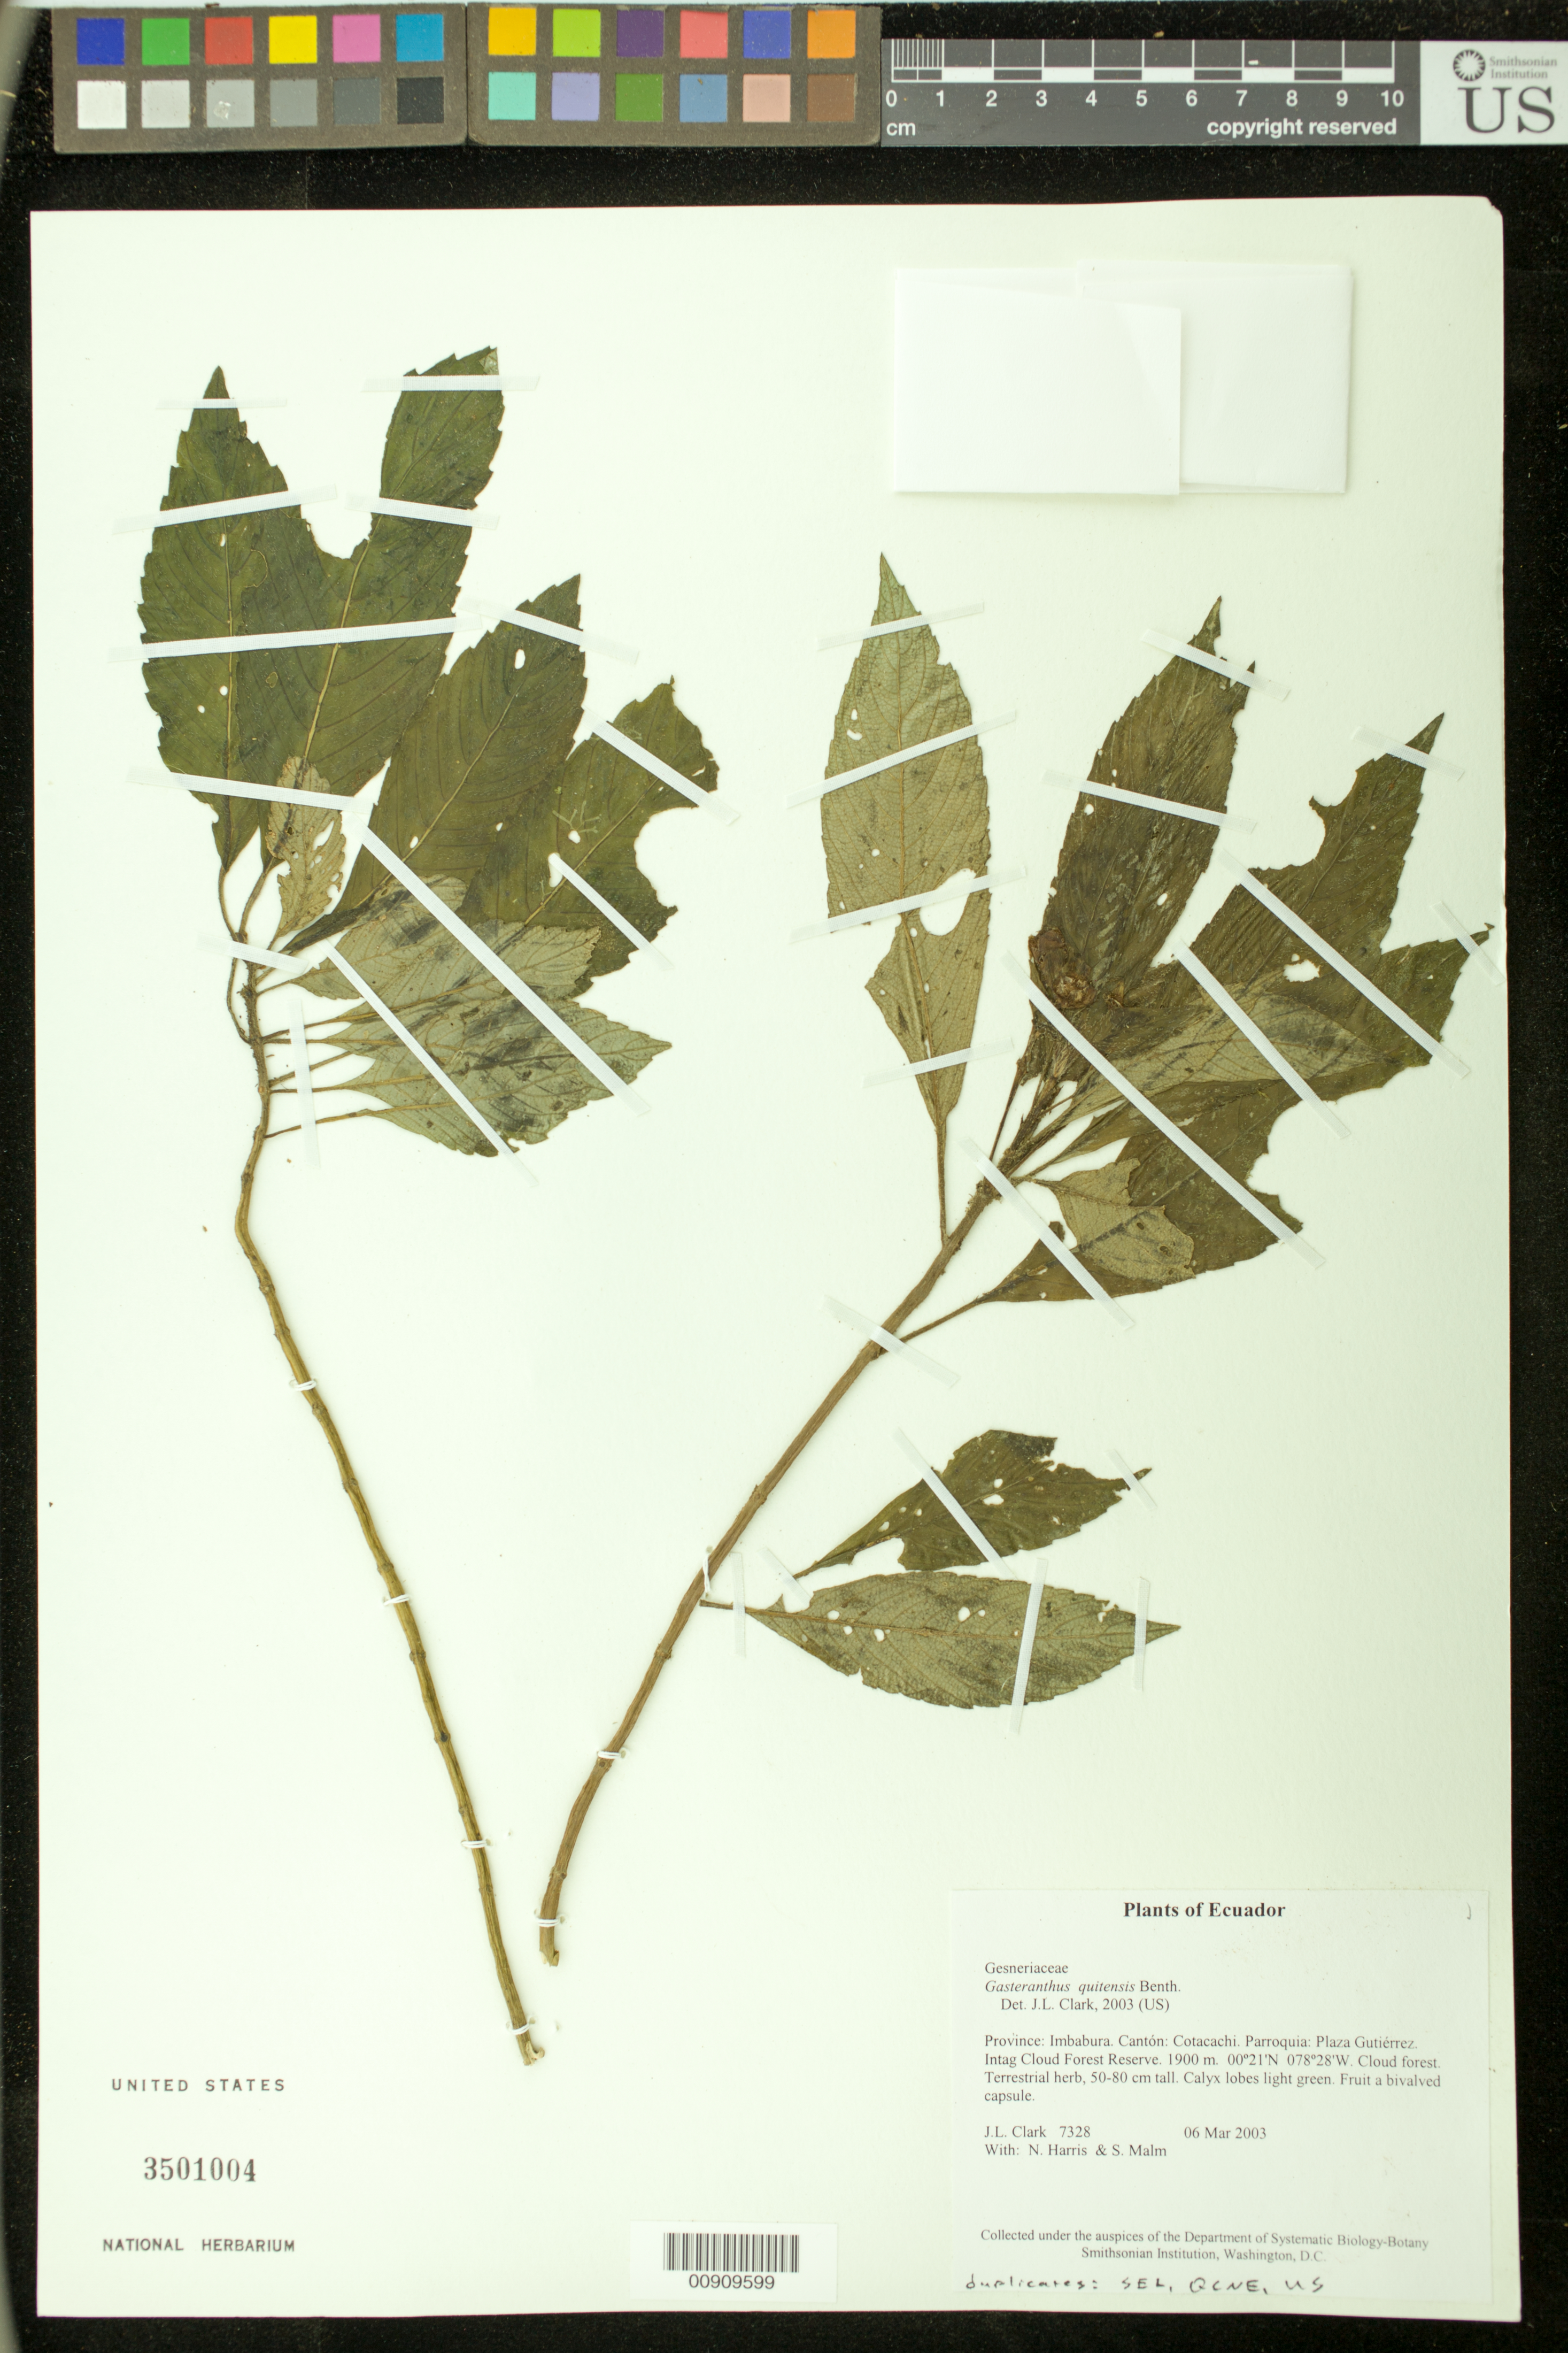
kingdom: Plantae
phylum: Tracheophyta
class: Magnoliopsida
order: Lamiales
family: Gesneriaceae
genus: Gasteranthus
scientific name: Gasteranthus quitensis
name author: Benth.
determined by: Clark, J. L., (SEL), The Marie Selby Botanical Garden (UNITED STATES)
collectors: J. L. Clark, N. Harris & S. Malm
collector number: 7328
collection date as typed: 06 Mar 2003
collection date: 2003-03-06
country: Ecuador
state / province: Imbabura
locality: Cotacachi. Parroquia: Plaza Gutiérrez. Intag Cloud Forest Reserve.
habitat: Cloud forest.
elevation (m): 1900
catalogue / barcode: US 3501004